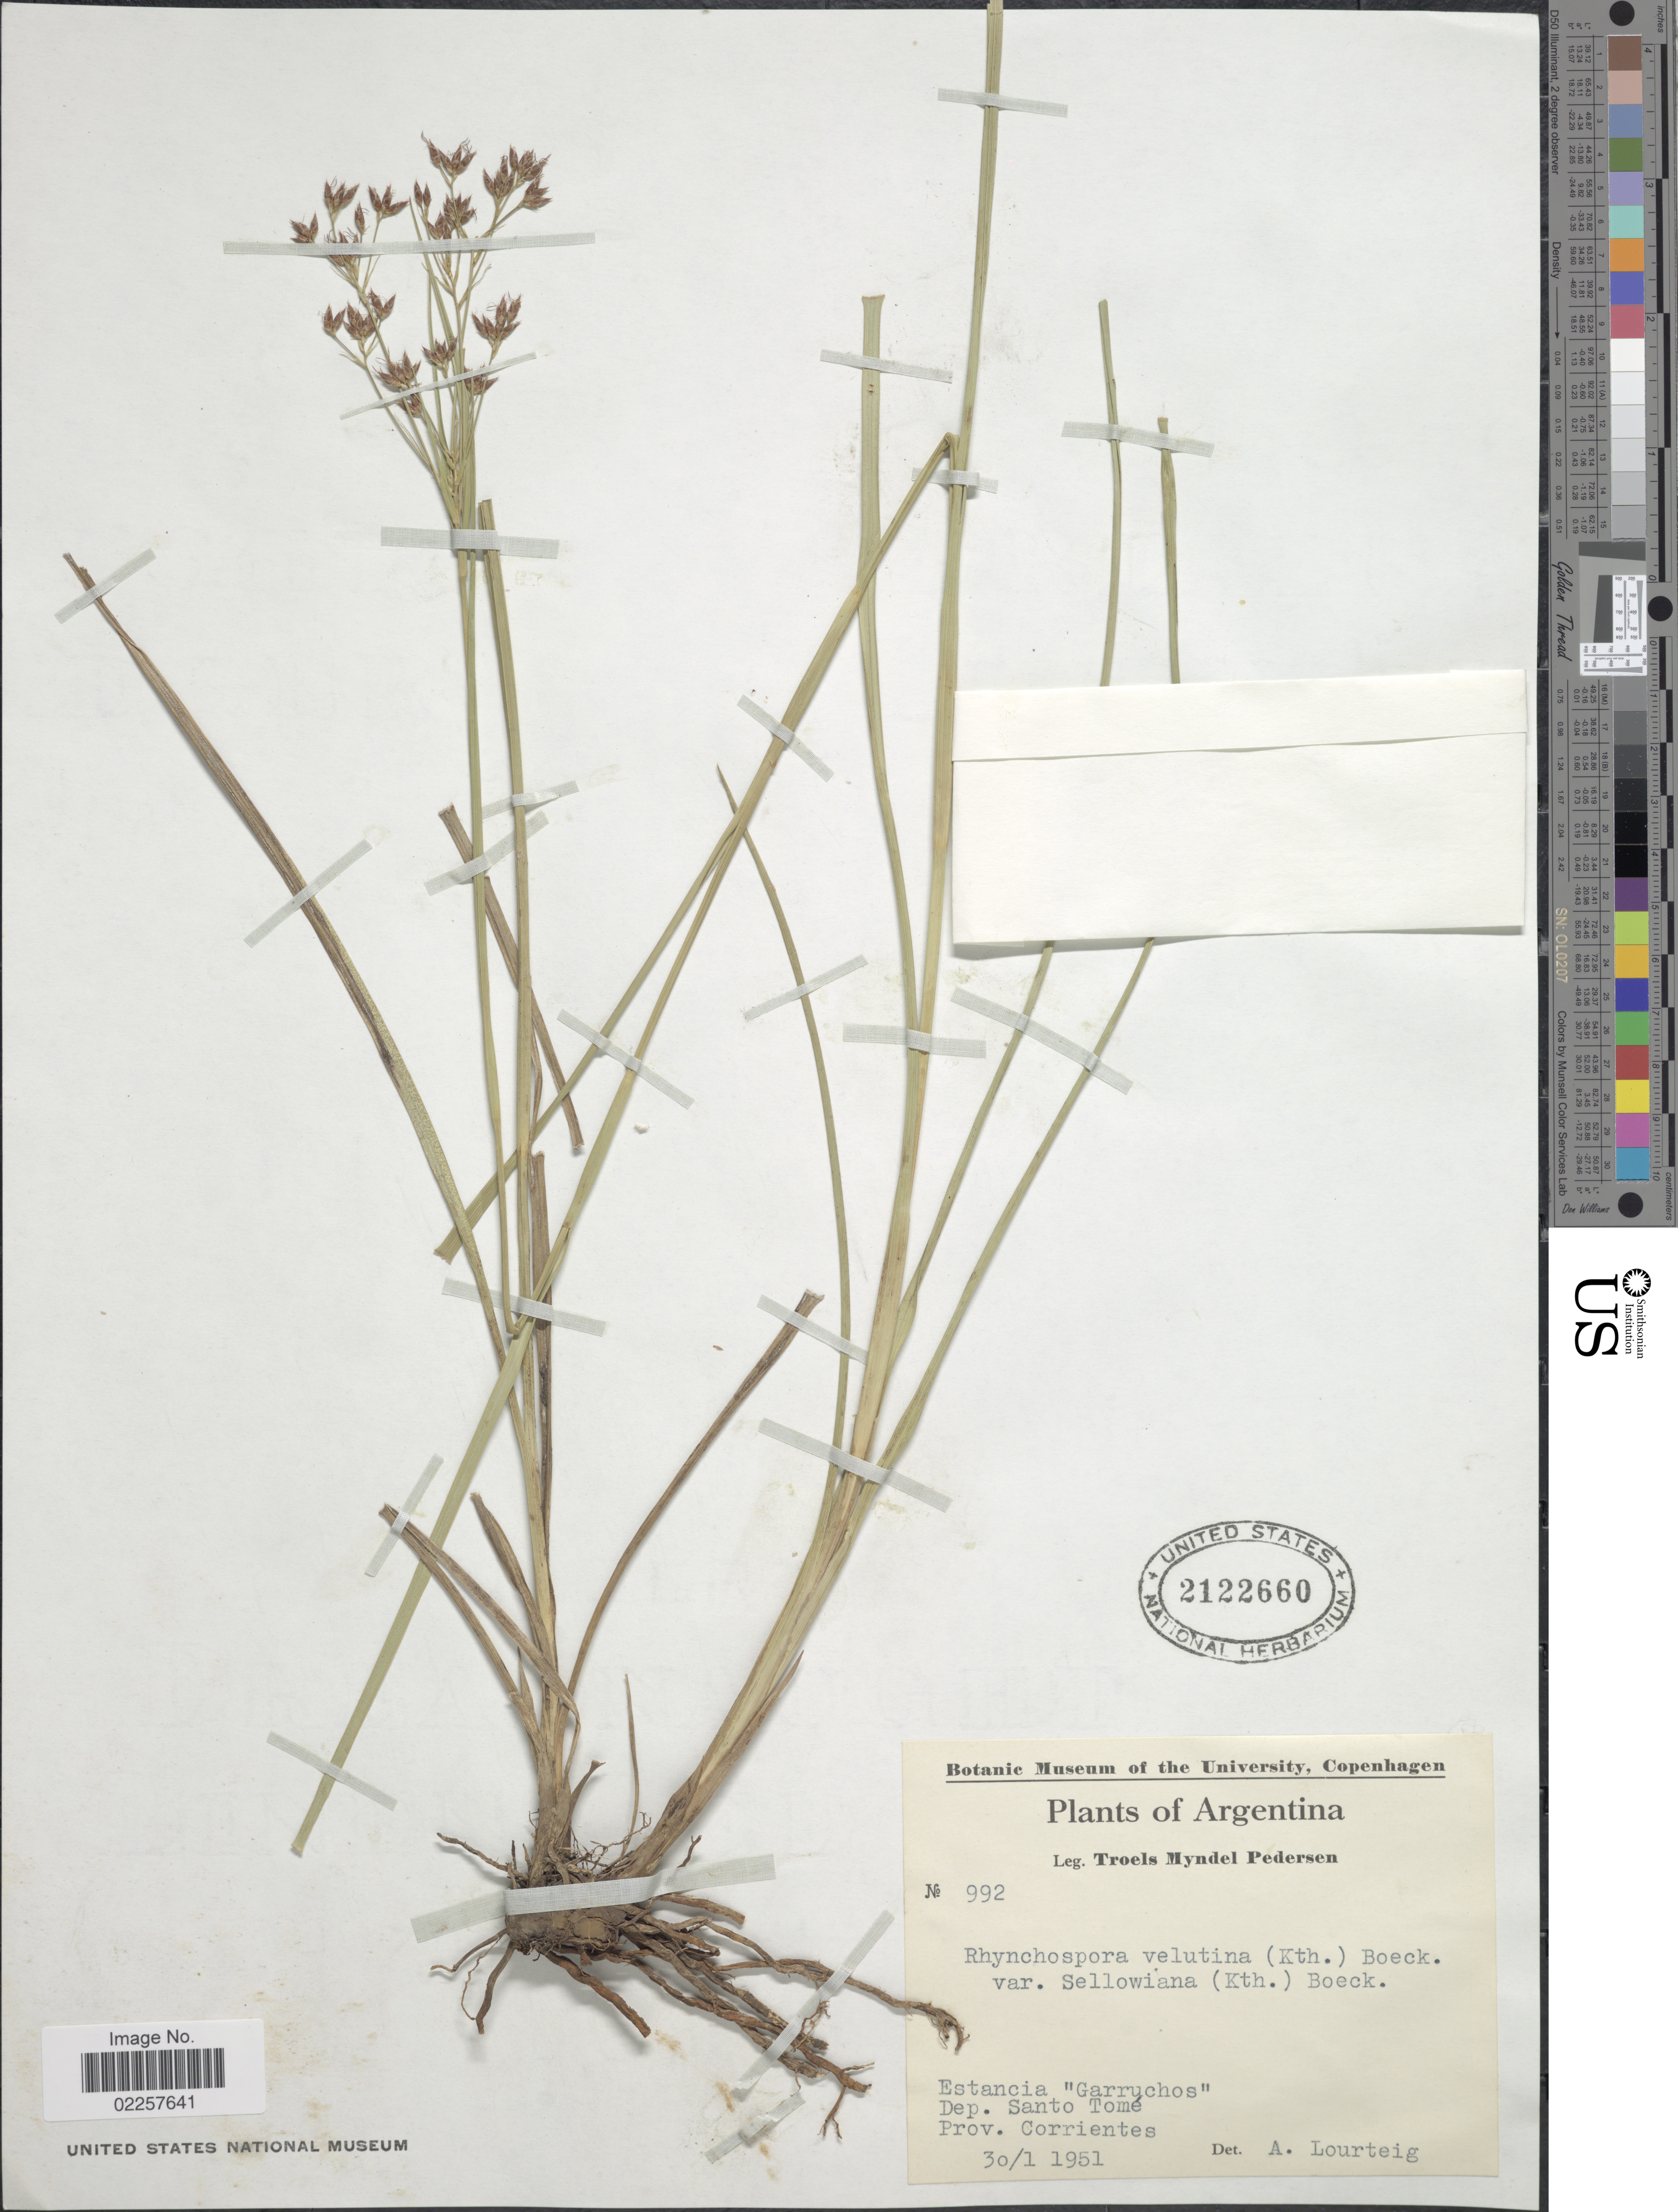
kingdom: Plantae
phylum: Tracheophyta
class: Liliopsida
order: Poales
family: Cyperaceae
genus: Rhynchospora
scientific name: Rhynchospora velutina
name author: (Kunth) Boeckeler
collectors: T. Pederson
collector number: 992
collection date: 1951-01-30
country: Argentina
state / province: Corrientes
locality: Estancia "Garruchos" Dep. Santo Tome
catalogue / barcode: US 2122660